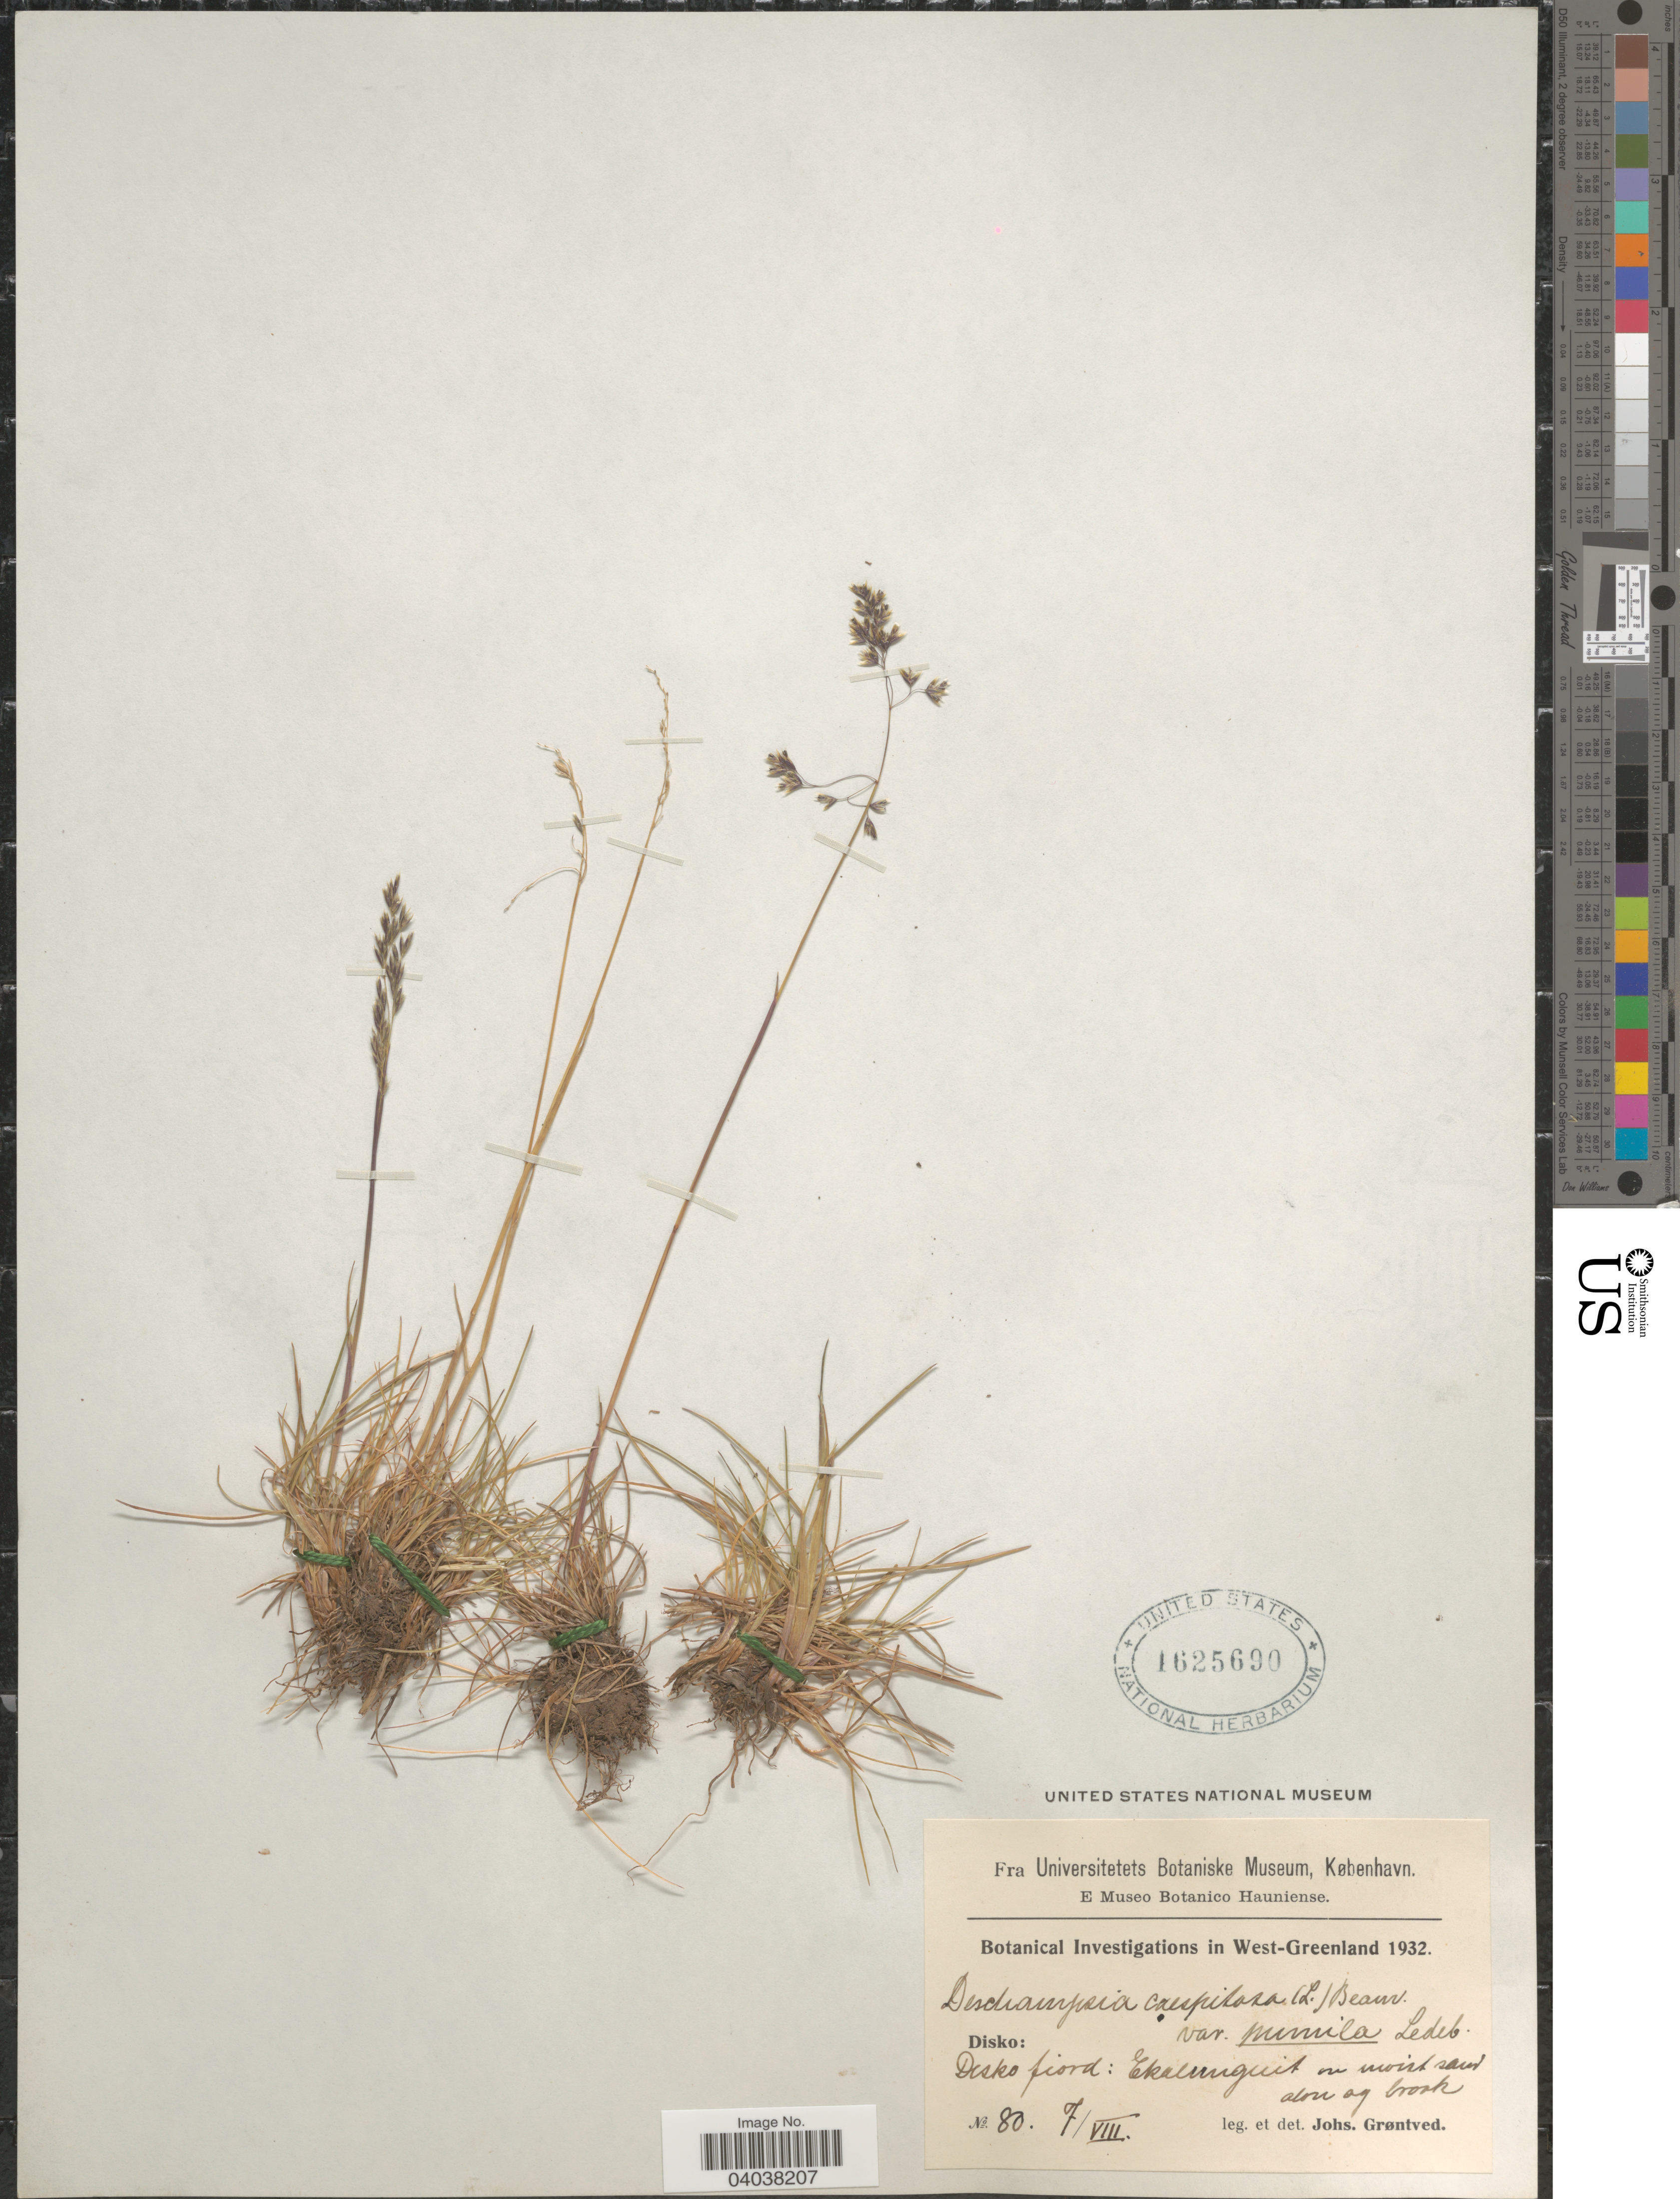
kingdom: Plantae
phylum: Tracheophyta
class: Liliopsida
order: Poales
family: Poaceae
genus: Deschampsia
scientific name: Deschampsia cespitosa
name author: (L.) P. Beauv.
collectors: J. Grøntved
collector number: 80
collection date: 1932-08-07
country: Greenland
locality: In West-Greenland. Disko: Disko fiord: Ekalunguit.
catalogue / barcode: US 1625690